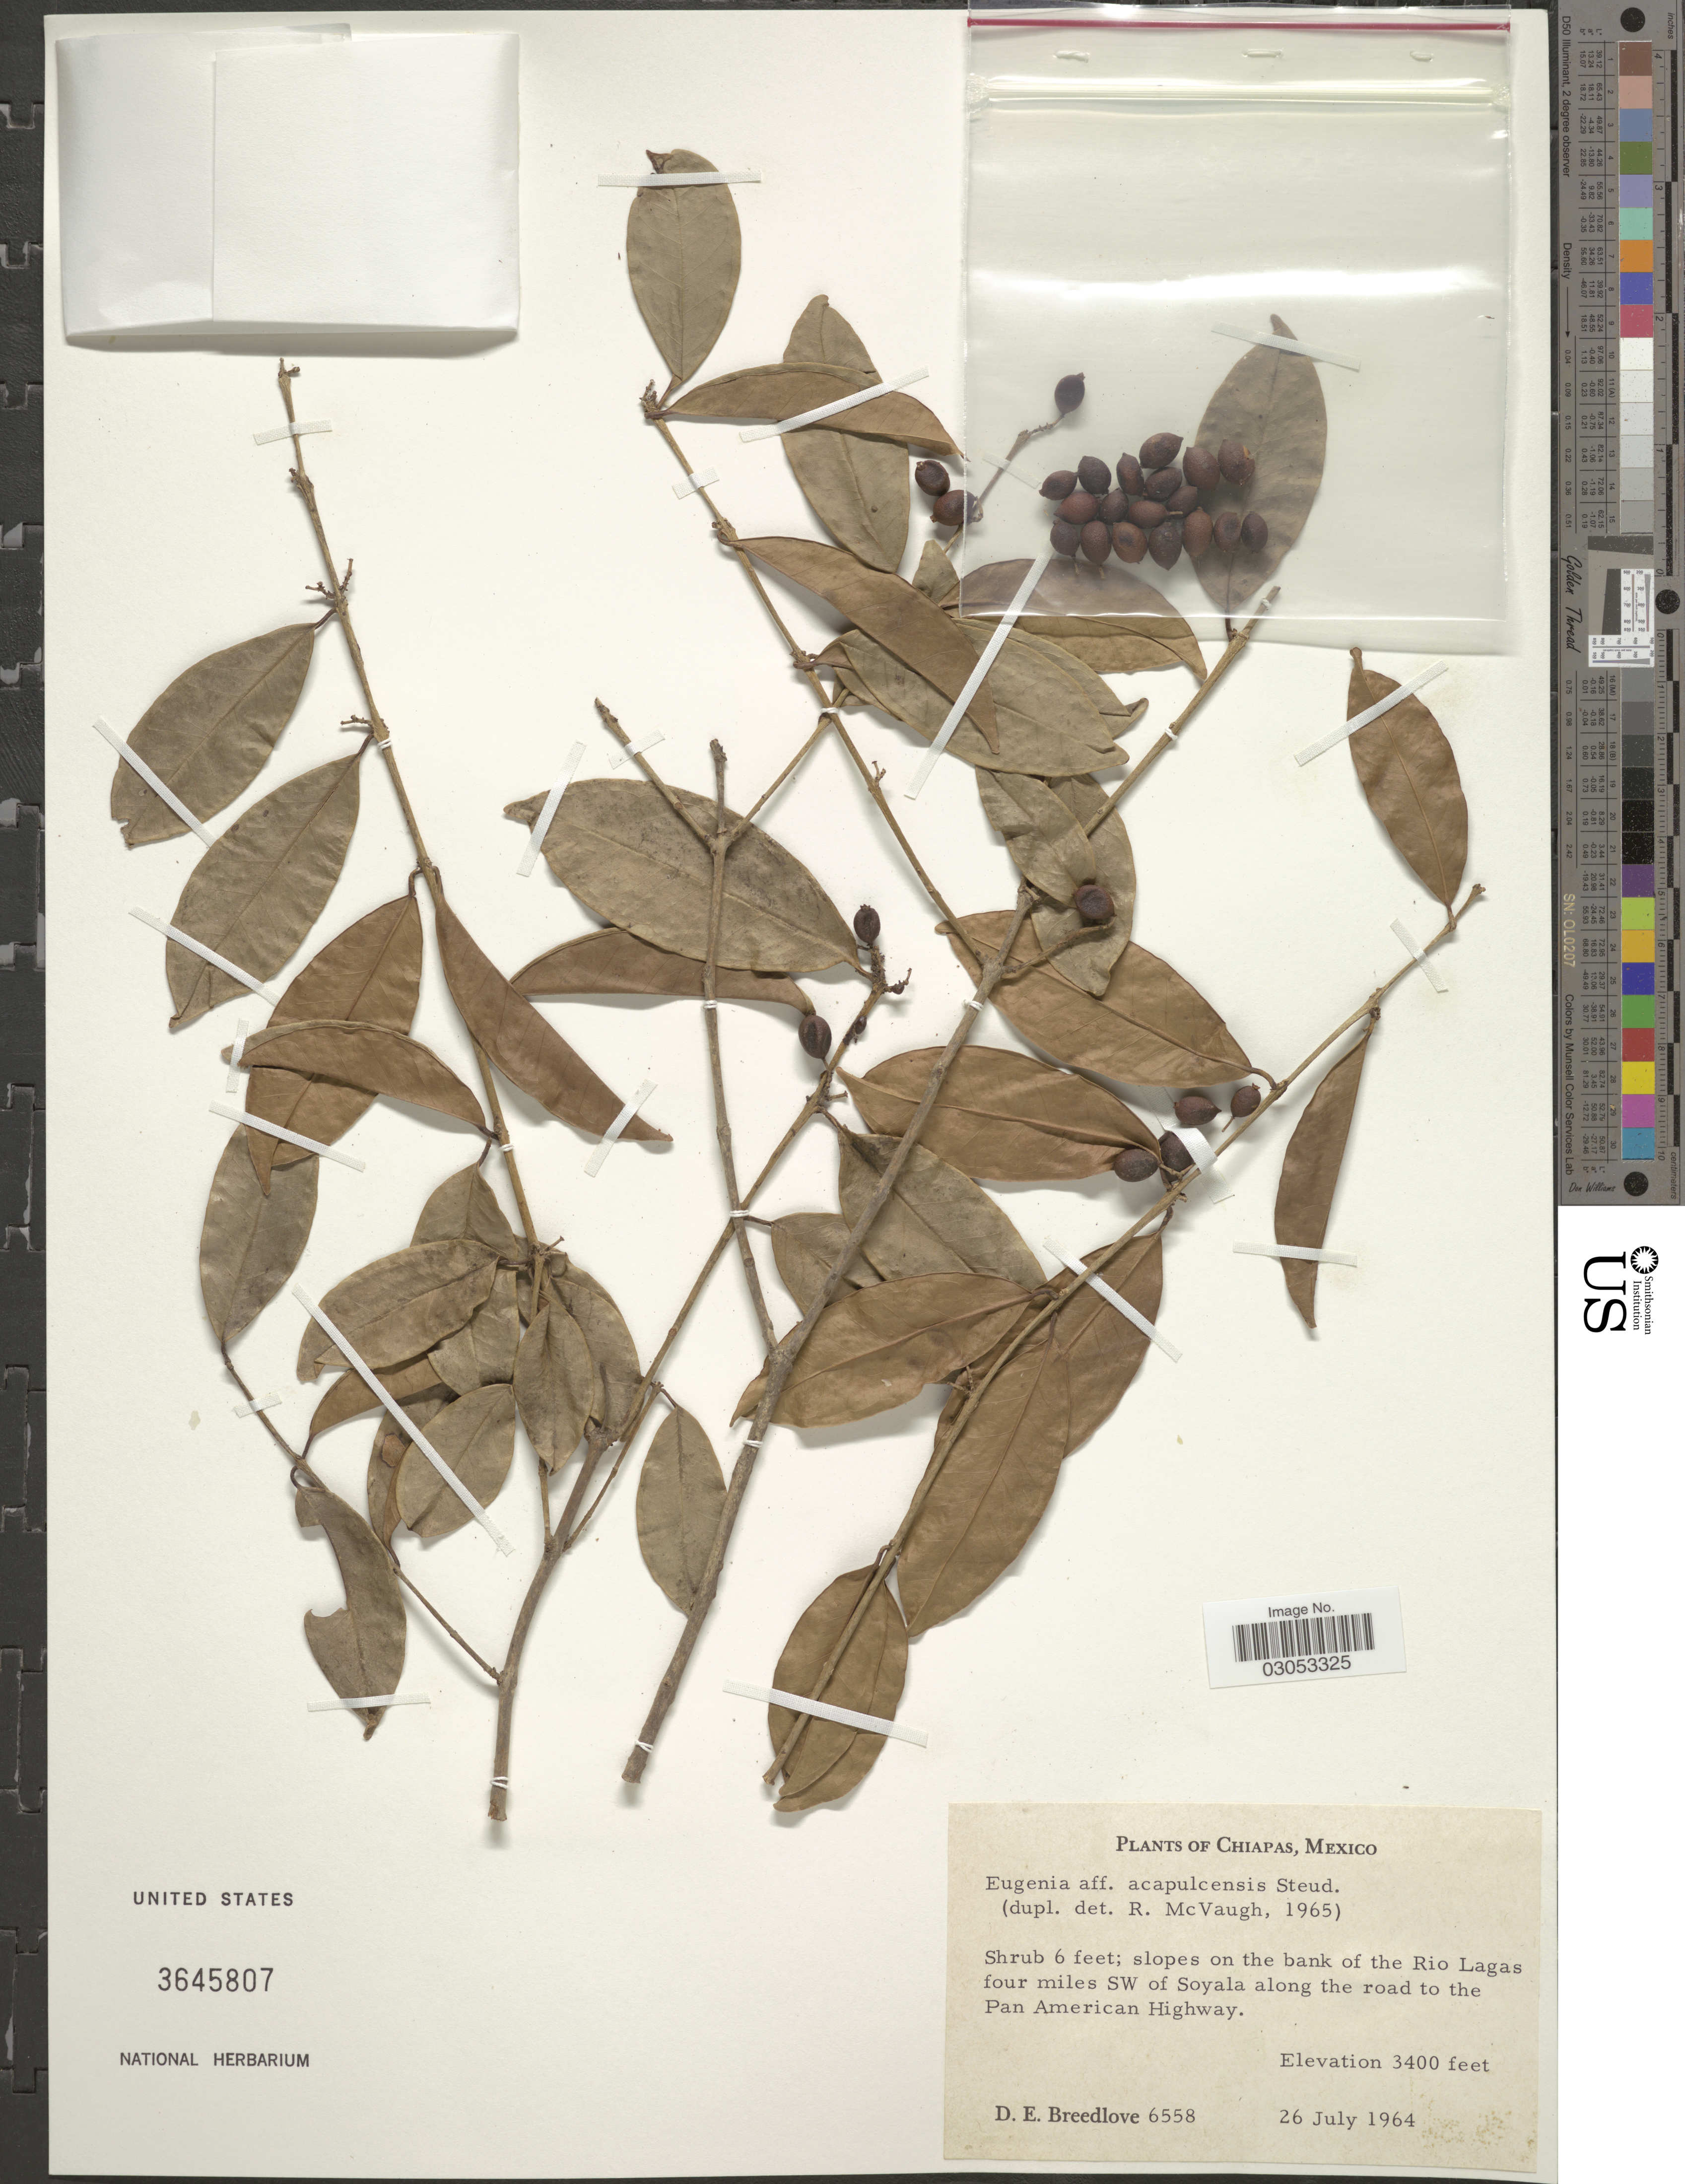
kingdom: Plantae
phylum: Tracheophyta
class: Magnoliopsida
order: Myrtales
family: Myrtaceae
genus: Eugenia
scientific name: Eugenia acapulcensis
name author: Steud.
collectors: D. E. Breedlove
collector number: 6558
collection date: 1964-07-26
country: Mexico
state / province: Chiapas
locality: Slopes on the bank of the Rio Lagas frour miles SW of Soyala along the road to the Pan American Highway.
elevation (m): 1036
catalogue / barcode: US 3645807